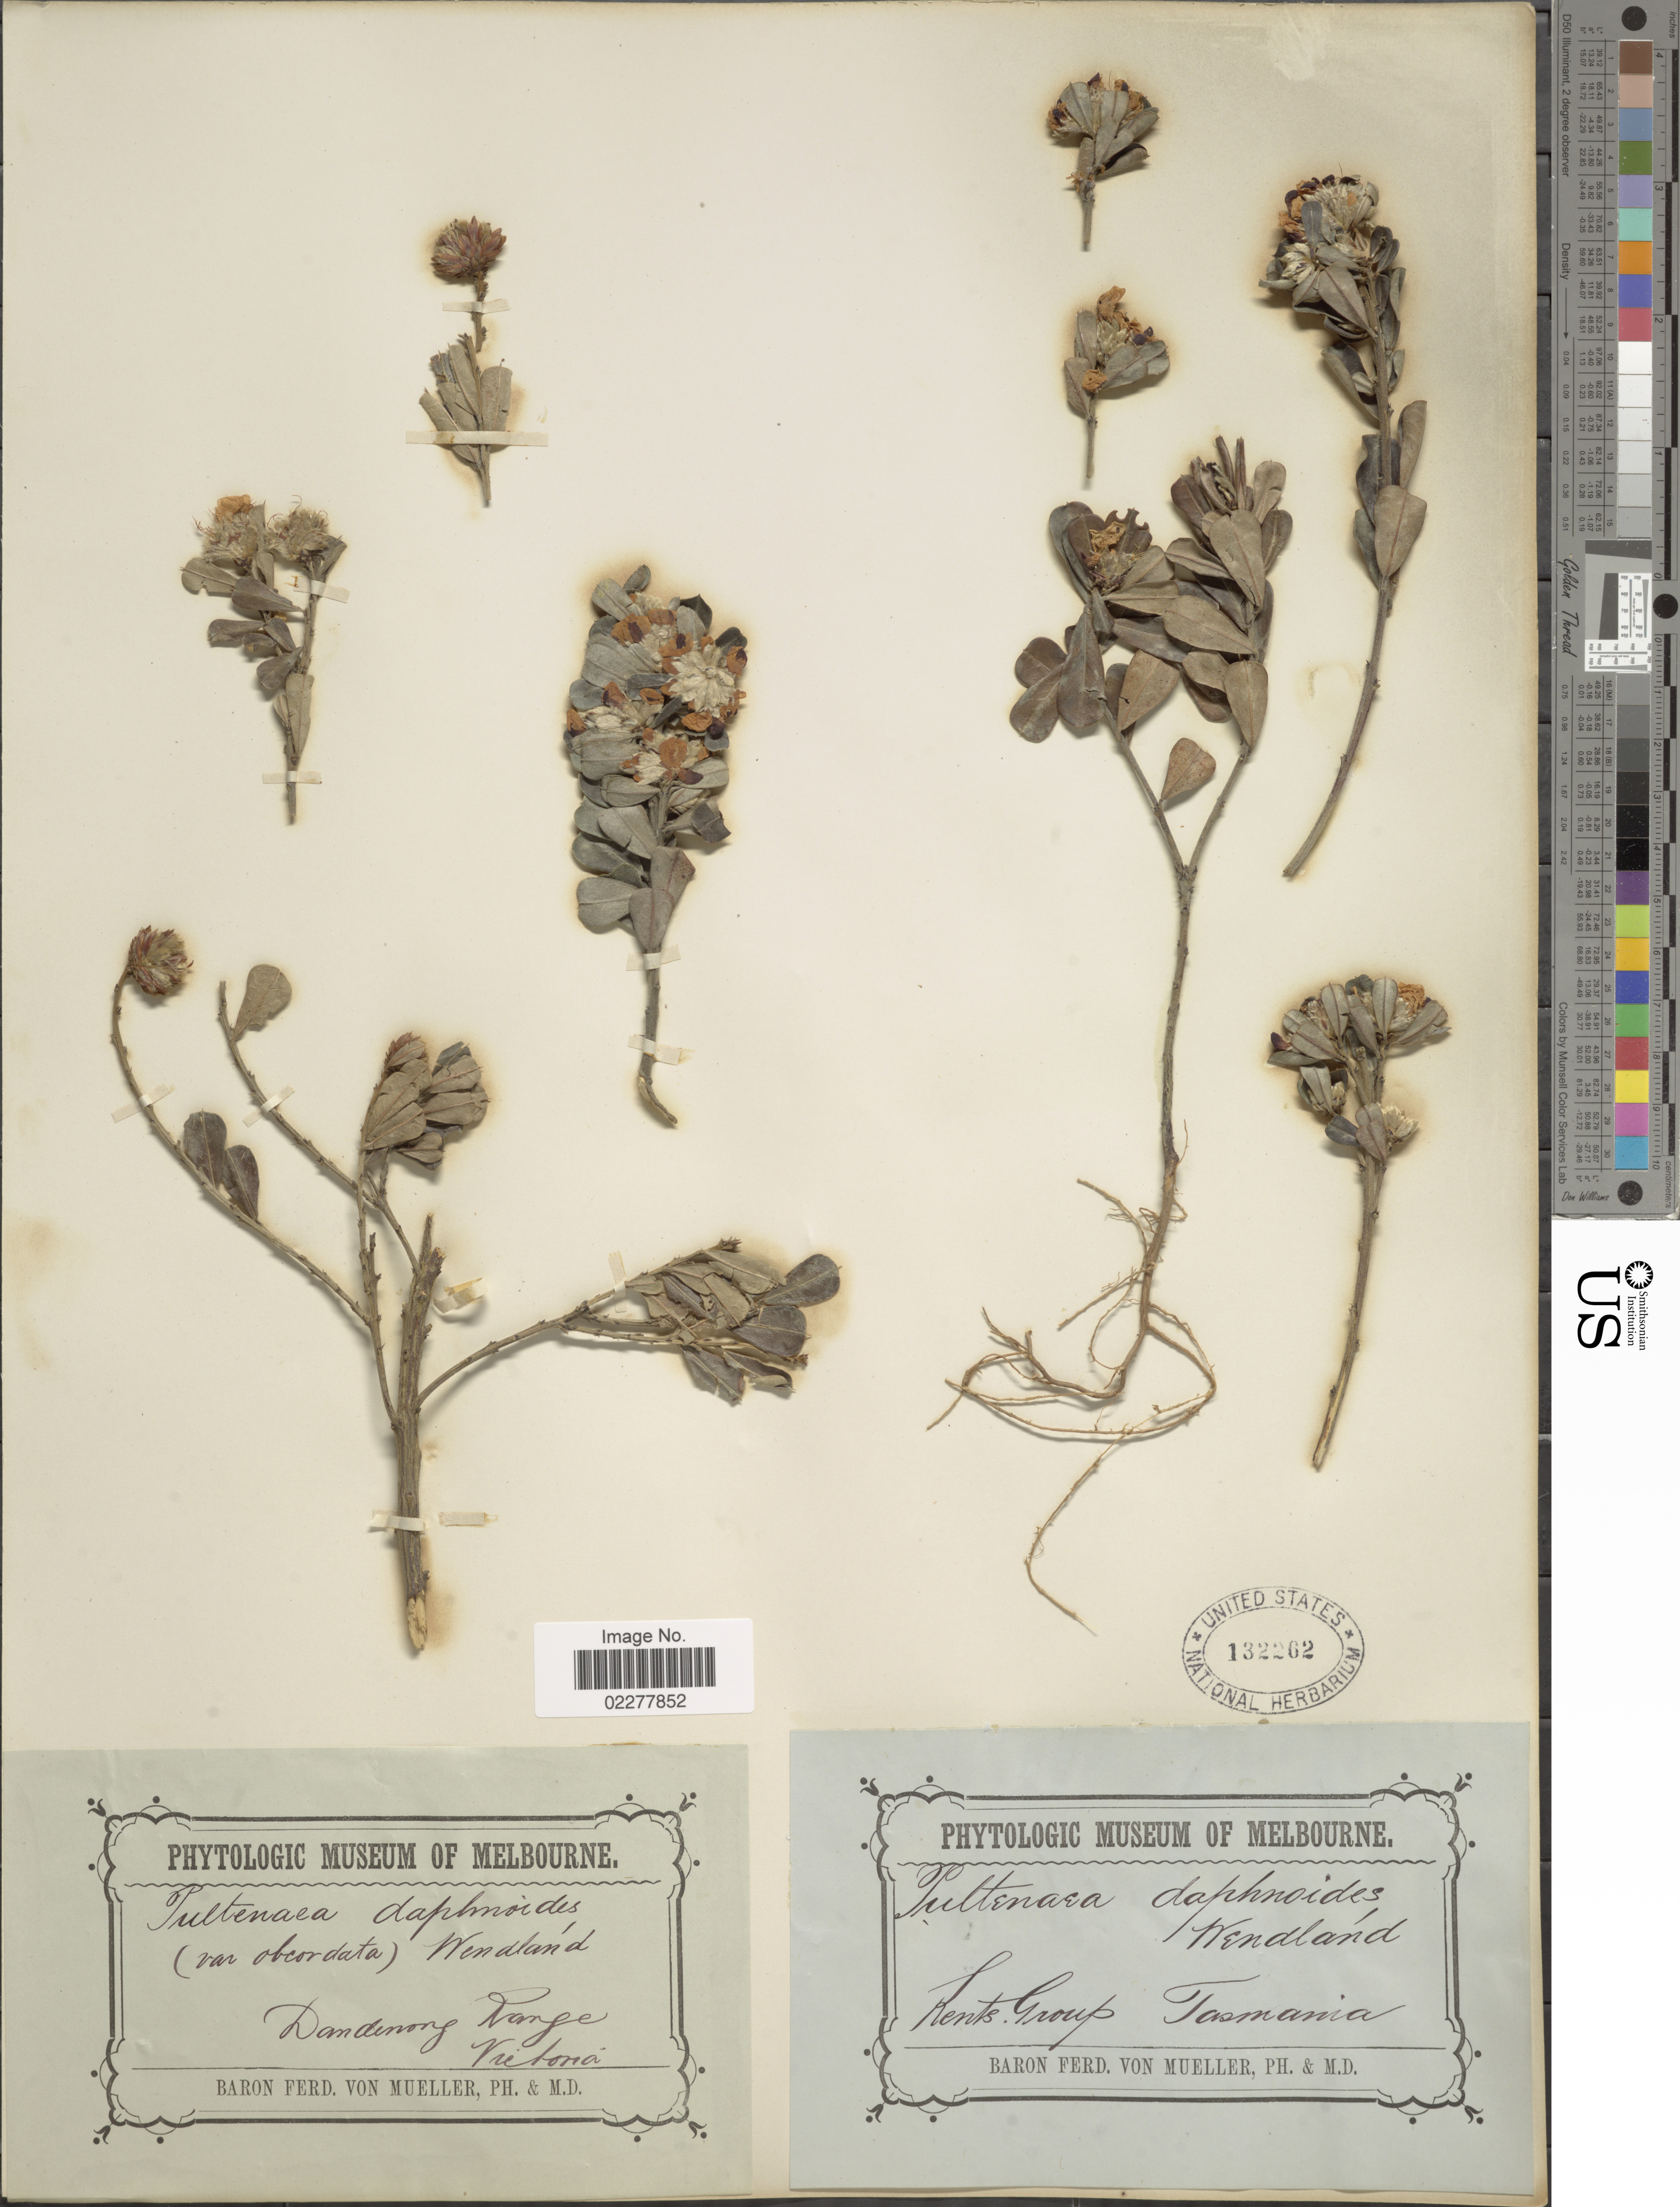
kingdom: Plantae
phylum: Tracheophyta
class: Magnoliopsida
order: Fabales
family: Fabaceae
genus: Pultenaea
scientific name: Pultenaea daphnoides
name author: J.C. Wendl.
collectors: F. von Mueller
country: Australia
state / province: Tasmania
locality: Kents. Group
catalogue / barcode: US 132262-2